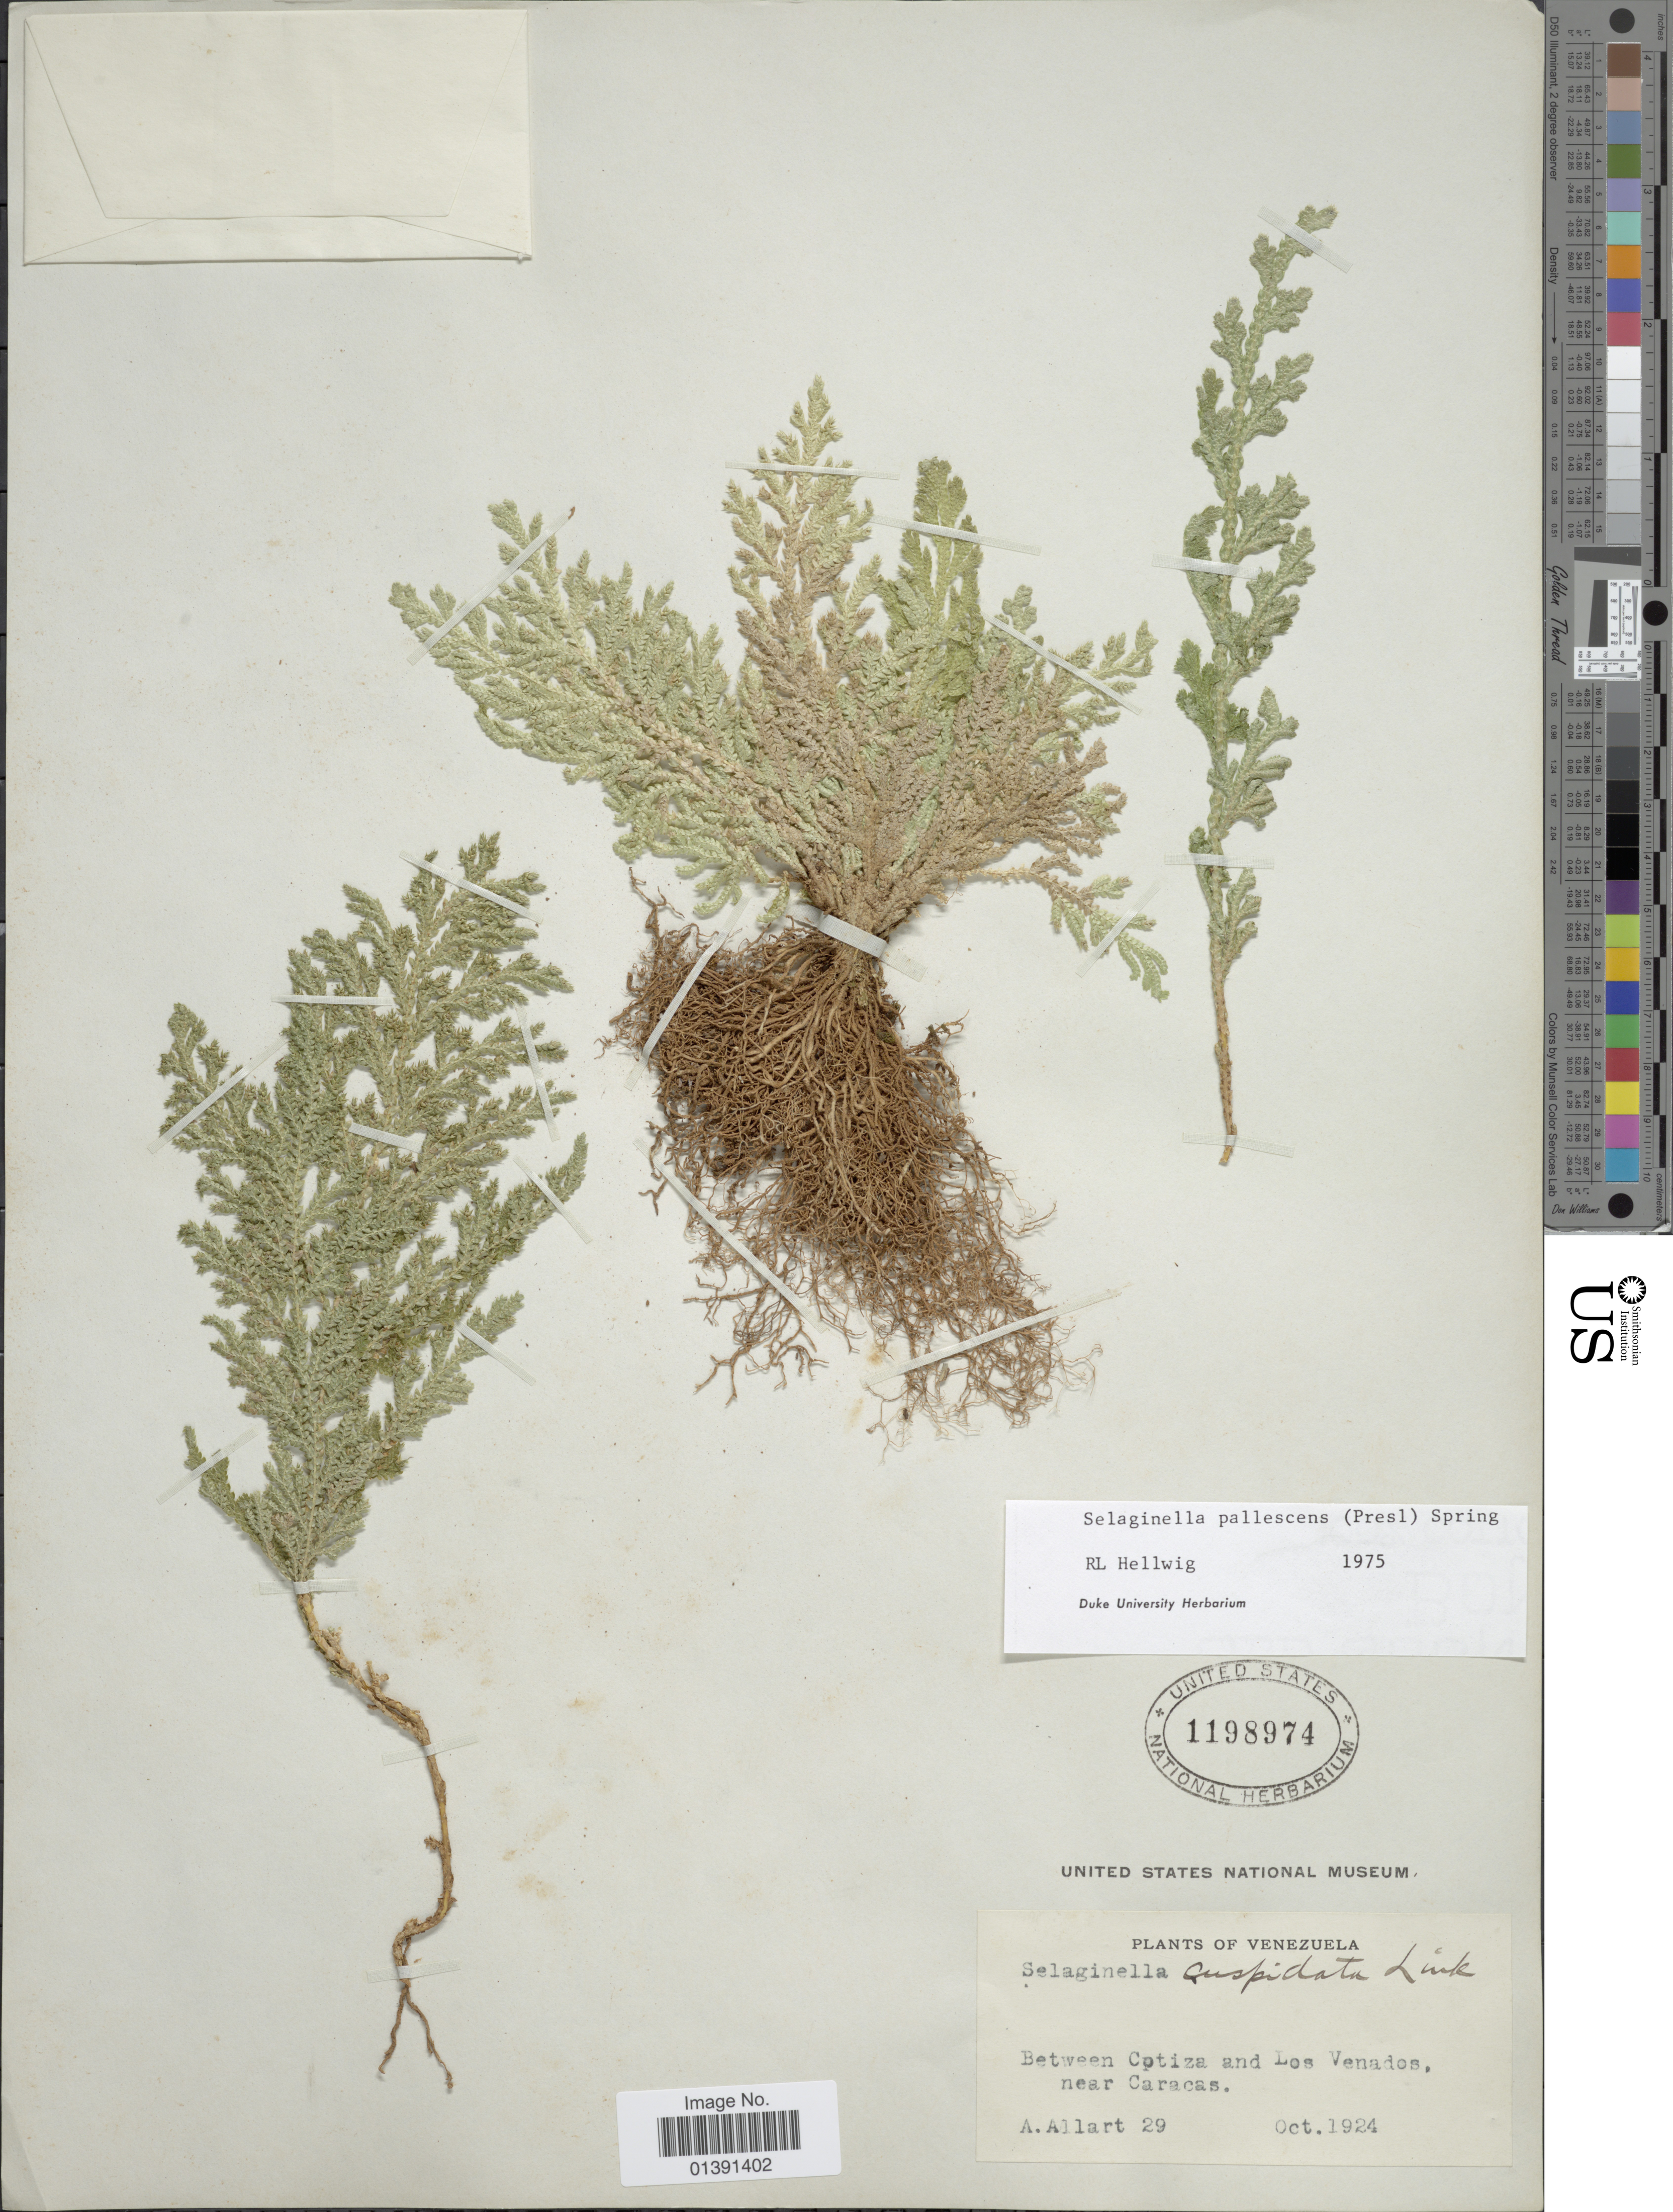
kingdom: Plantae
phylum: Tracheophyta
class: Lycopodiopsida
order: Selaginellales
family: Selaginellaceae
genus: Selaginella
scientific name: Selaginella pallescens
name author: (C. Presl) Spring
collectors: A. Allart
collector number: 29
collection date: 1924-10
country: Venezuela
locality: Between Cotiza and Los Venados, near Caracas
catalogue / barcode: US 1198974